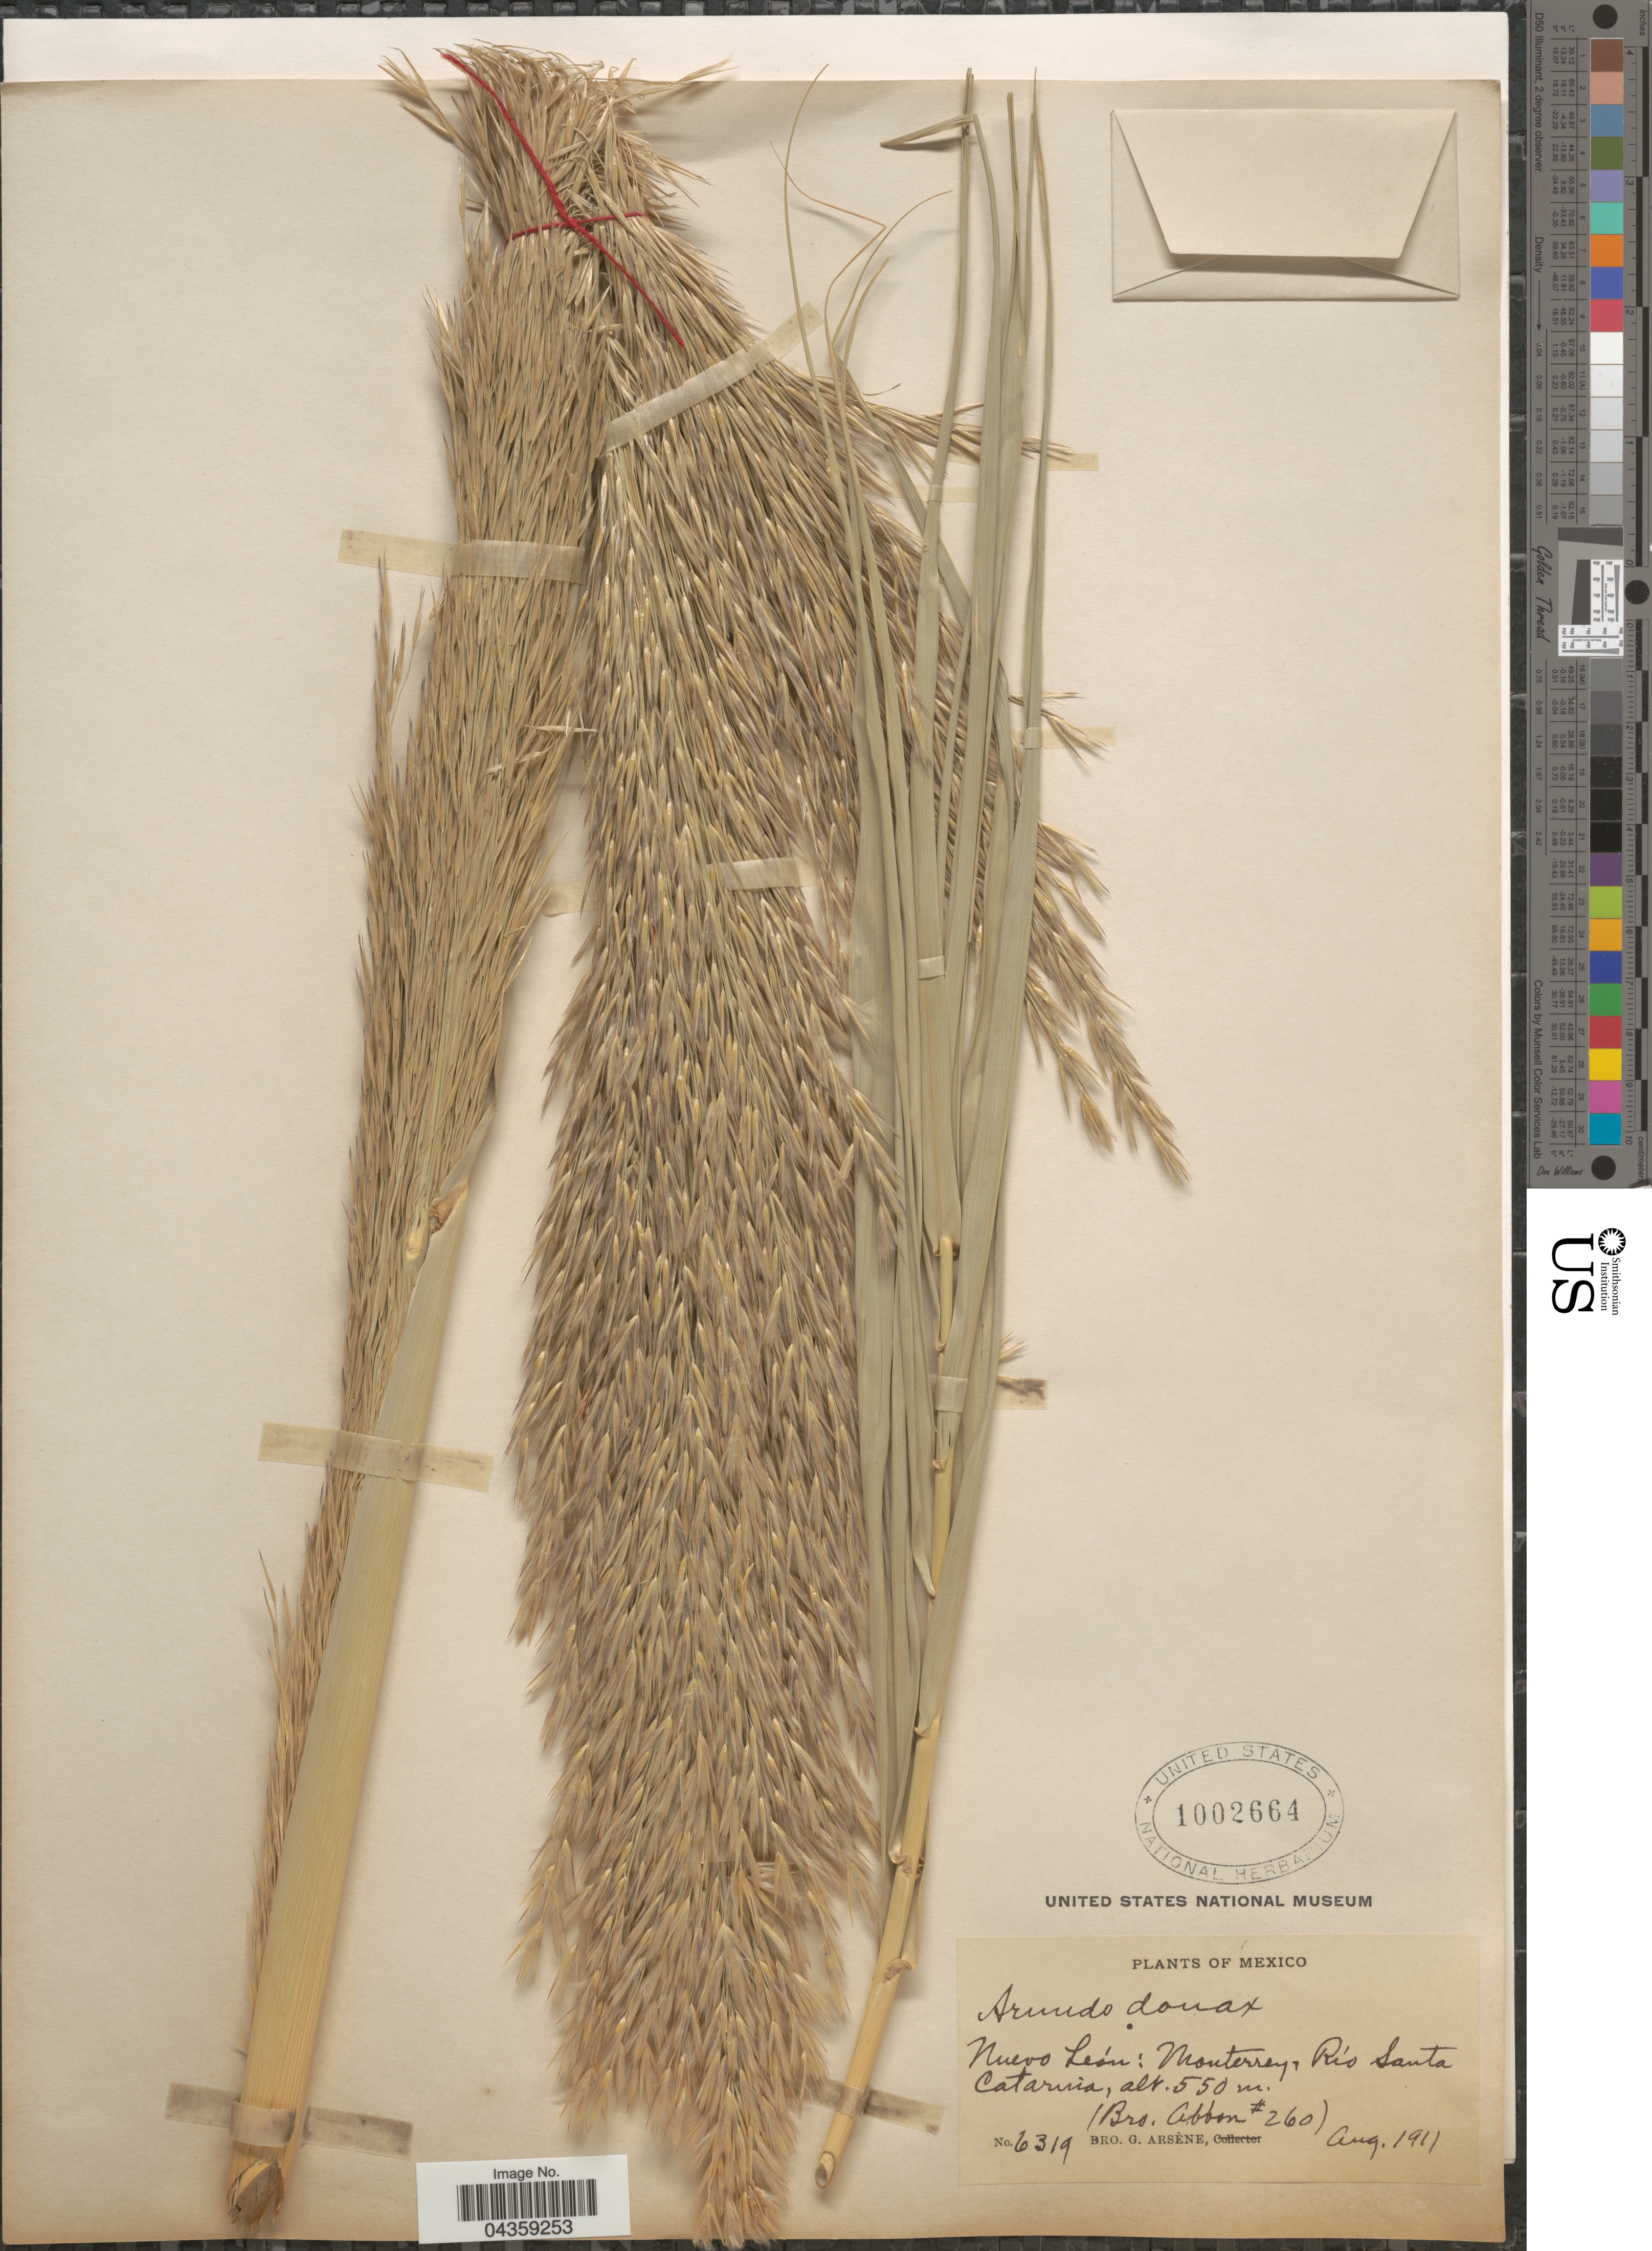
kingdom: Plantae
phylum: Tracheophyta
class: Liliopsida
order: Poales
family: Poaceae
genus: Arundo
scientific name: Arundo donax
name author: L.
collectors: Bro. Abbon & Bro. G. Arsène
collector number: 260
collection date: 1911-08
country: Mexico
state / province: Nuevo León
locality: Monterrey. Río Santa Catarina.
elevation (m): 550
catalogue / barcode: US 1002664